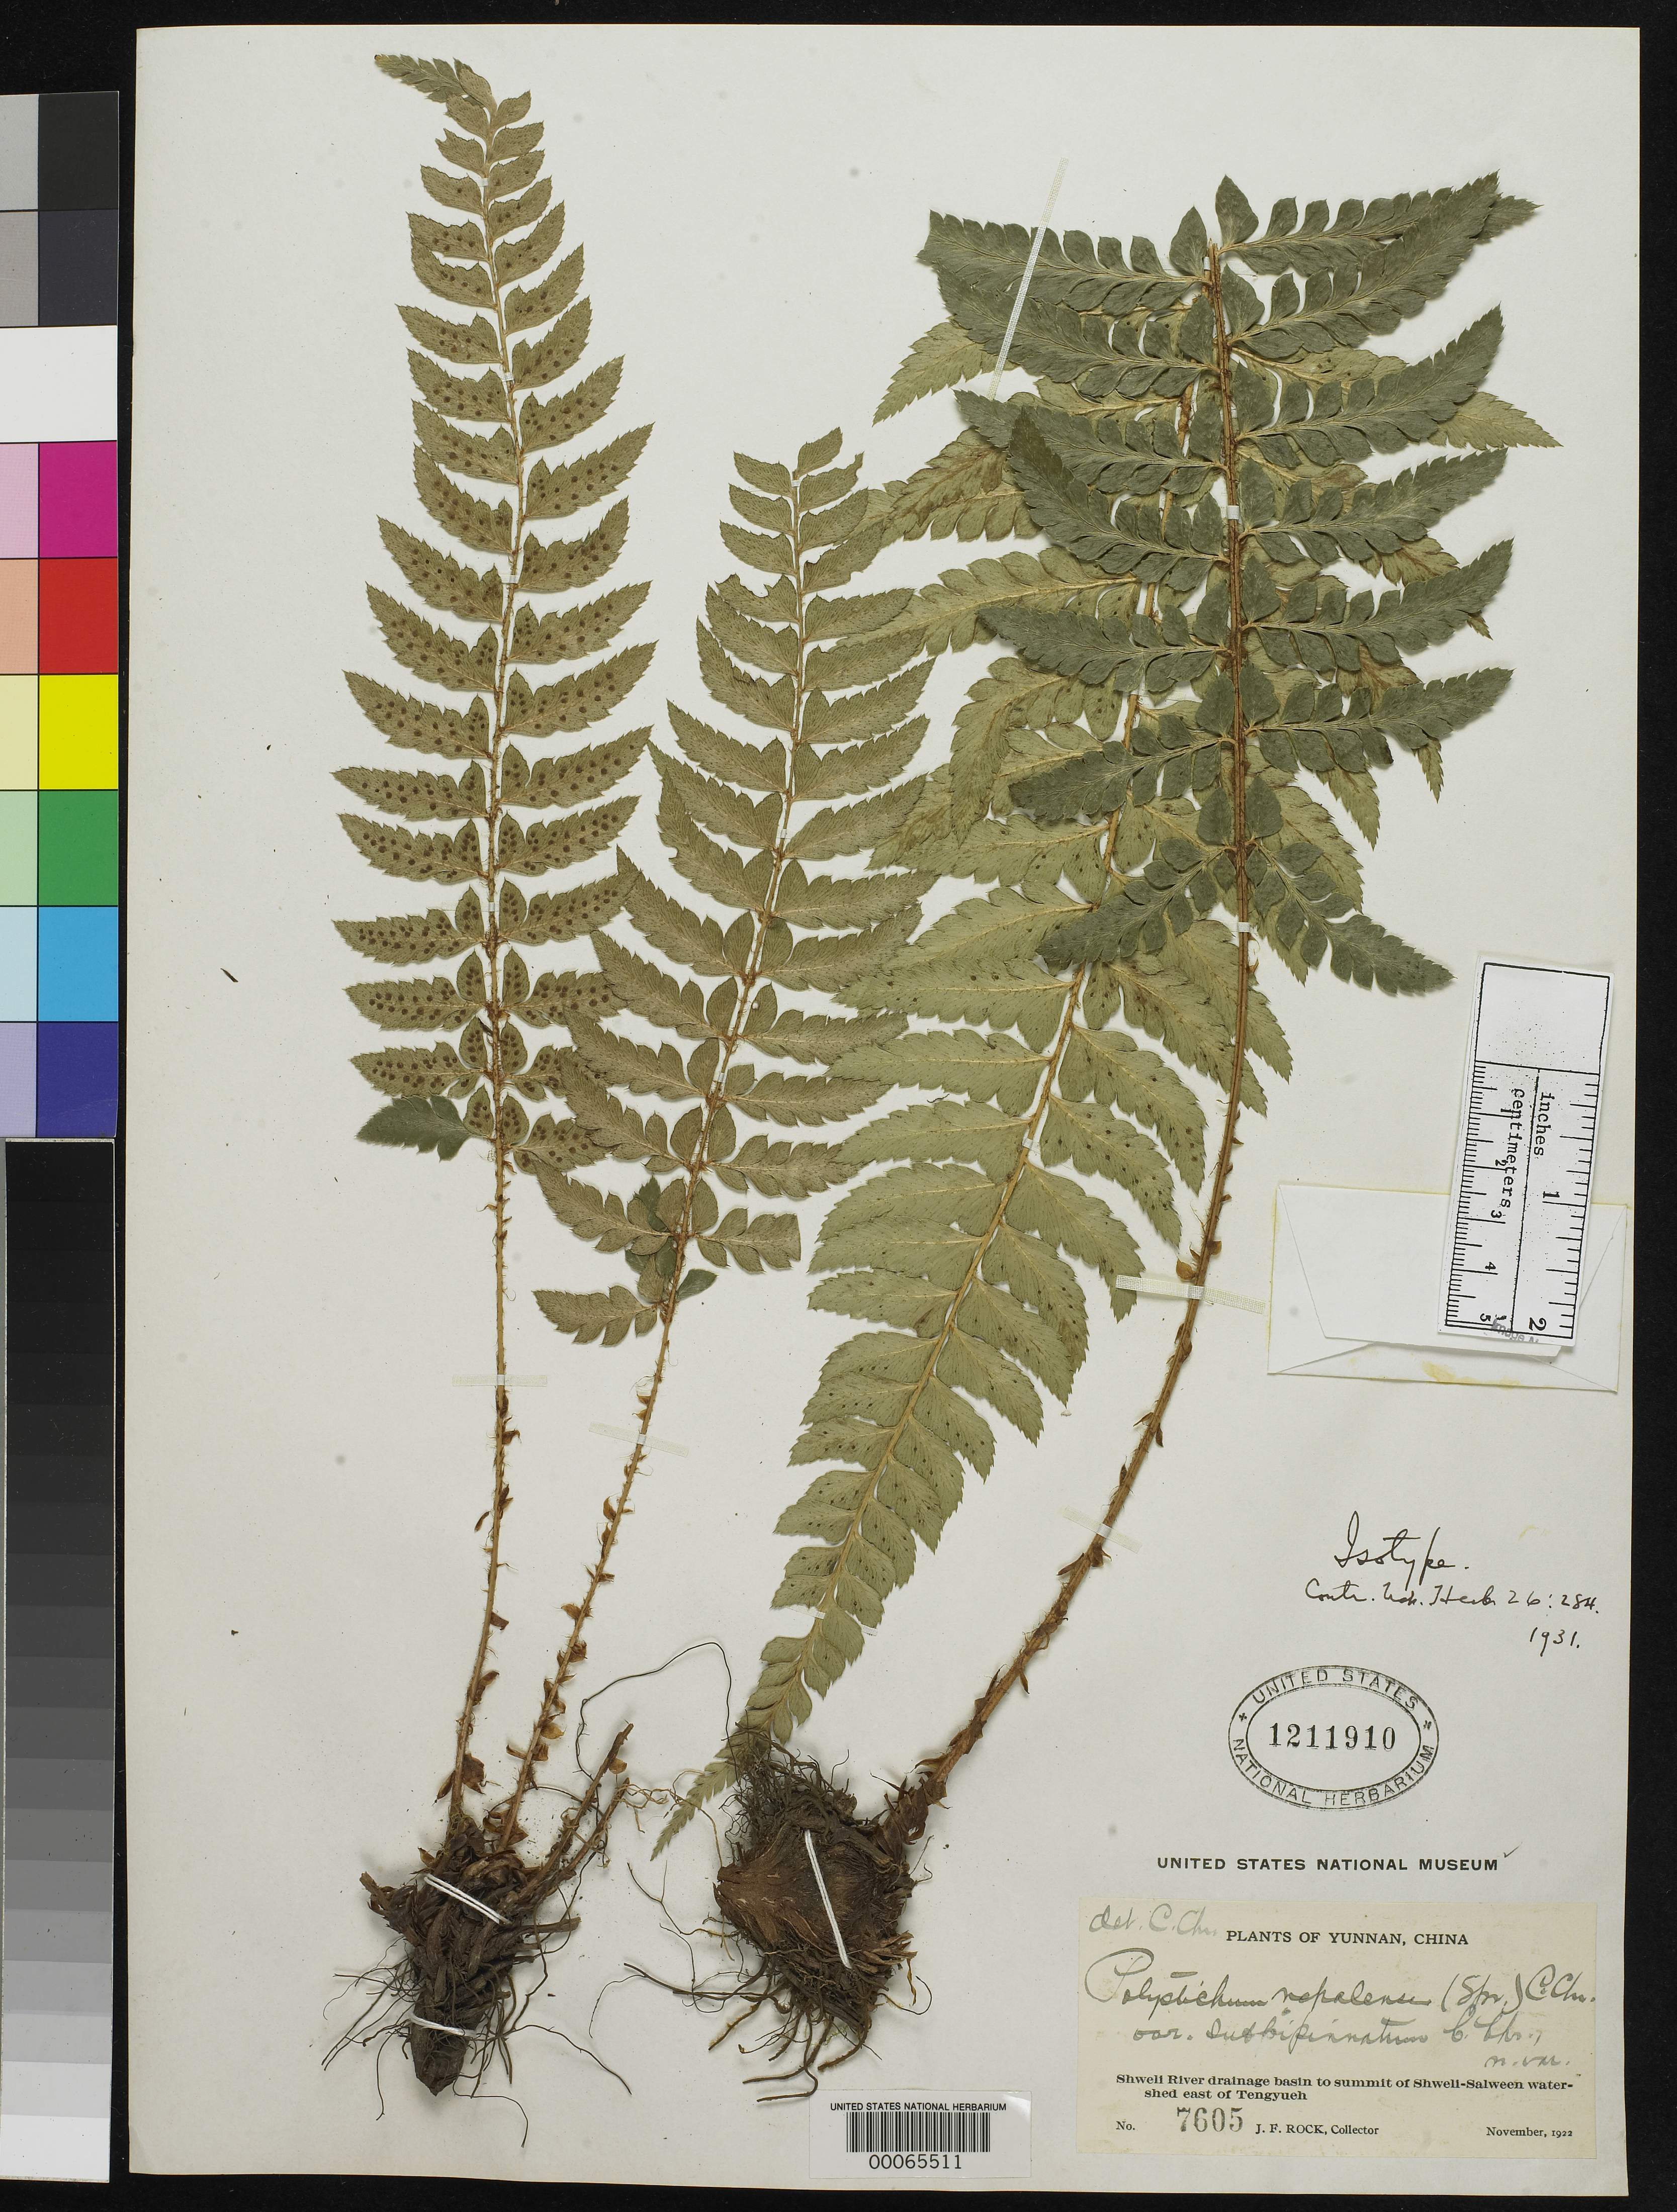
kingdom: Plantae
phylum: Tracheophyta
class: Polypodiopsida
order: Polypodiales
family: Dryopteridaceae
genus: Polystichum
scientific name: Polystichum nepalense var. subbipinnatum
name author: C. Chr.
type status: Isotype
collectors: J. F. Rock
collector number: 7605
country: China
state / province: Yunnan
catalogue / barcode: US 1211910